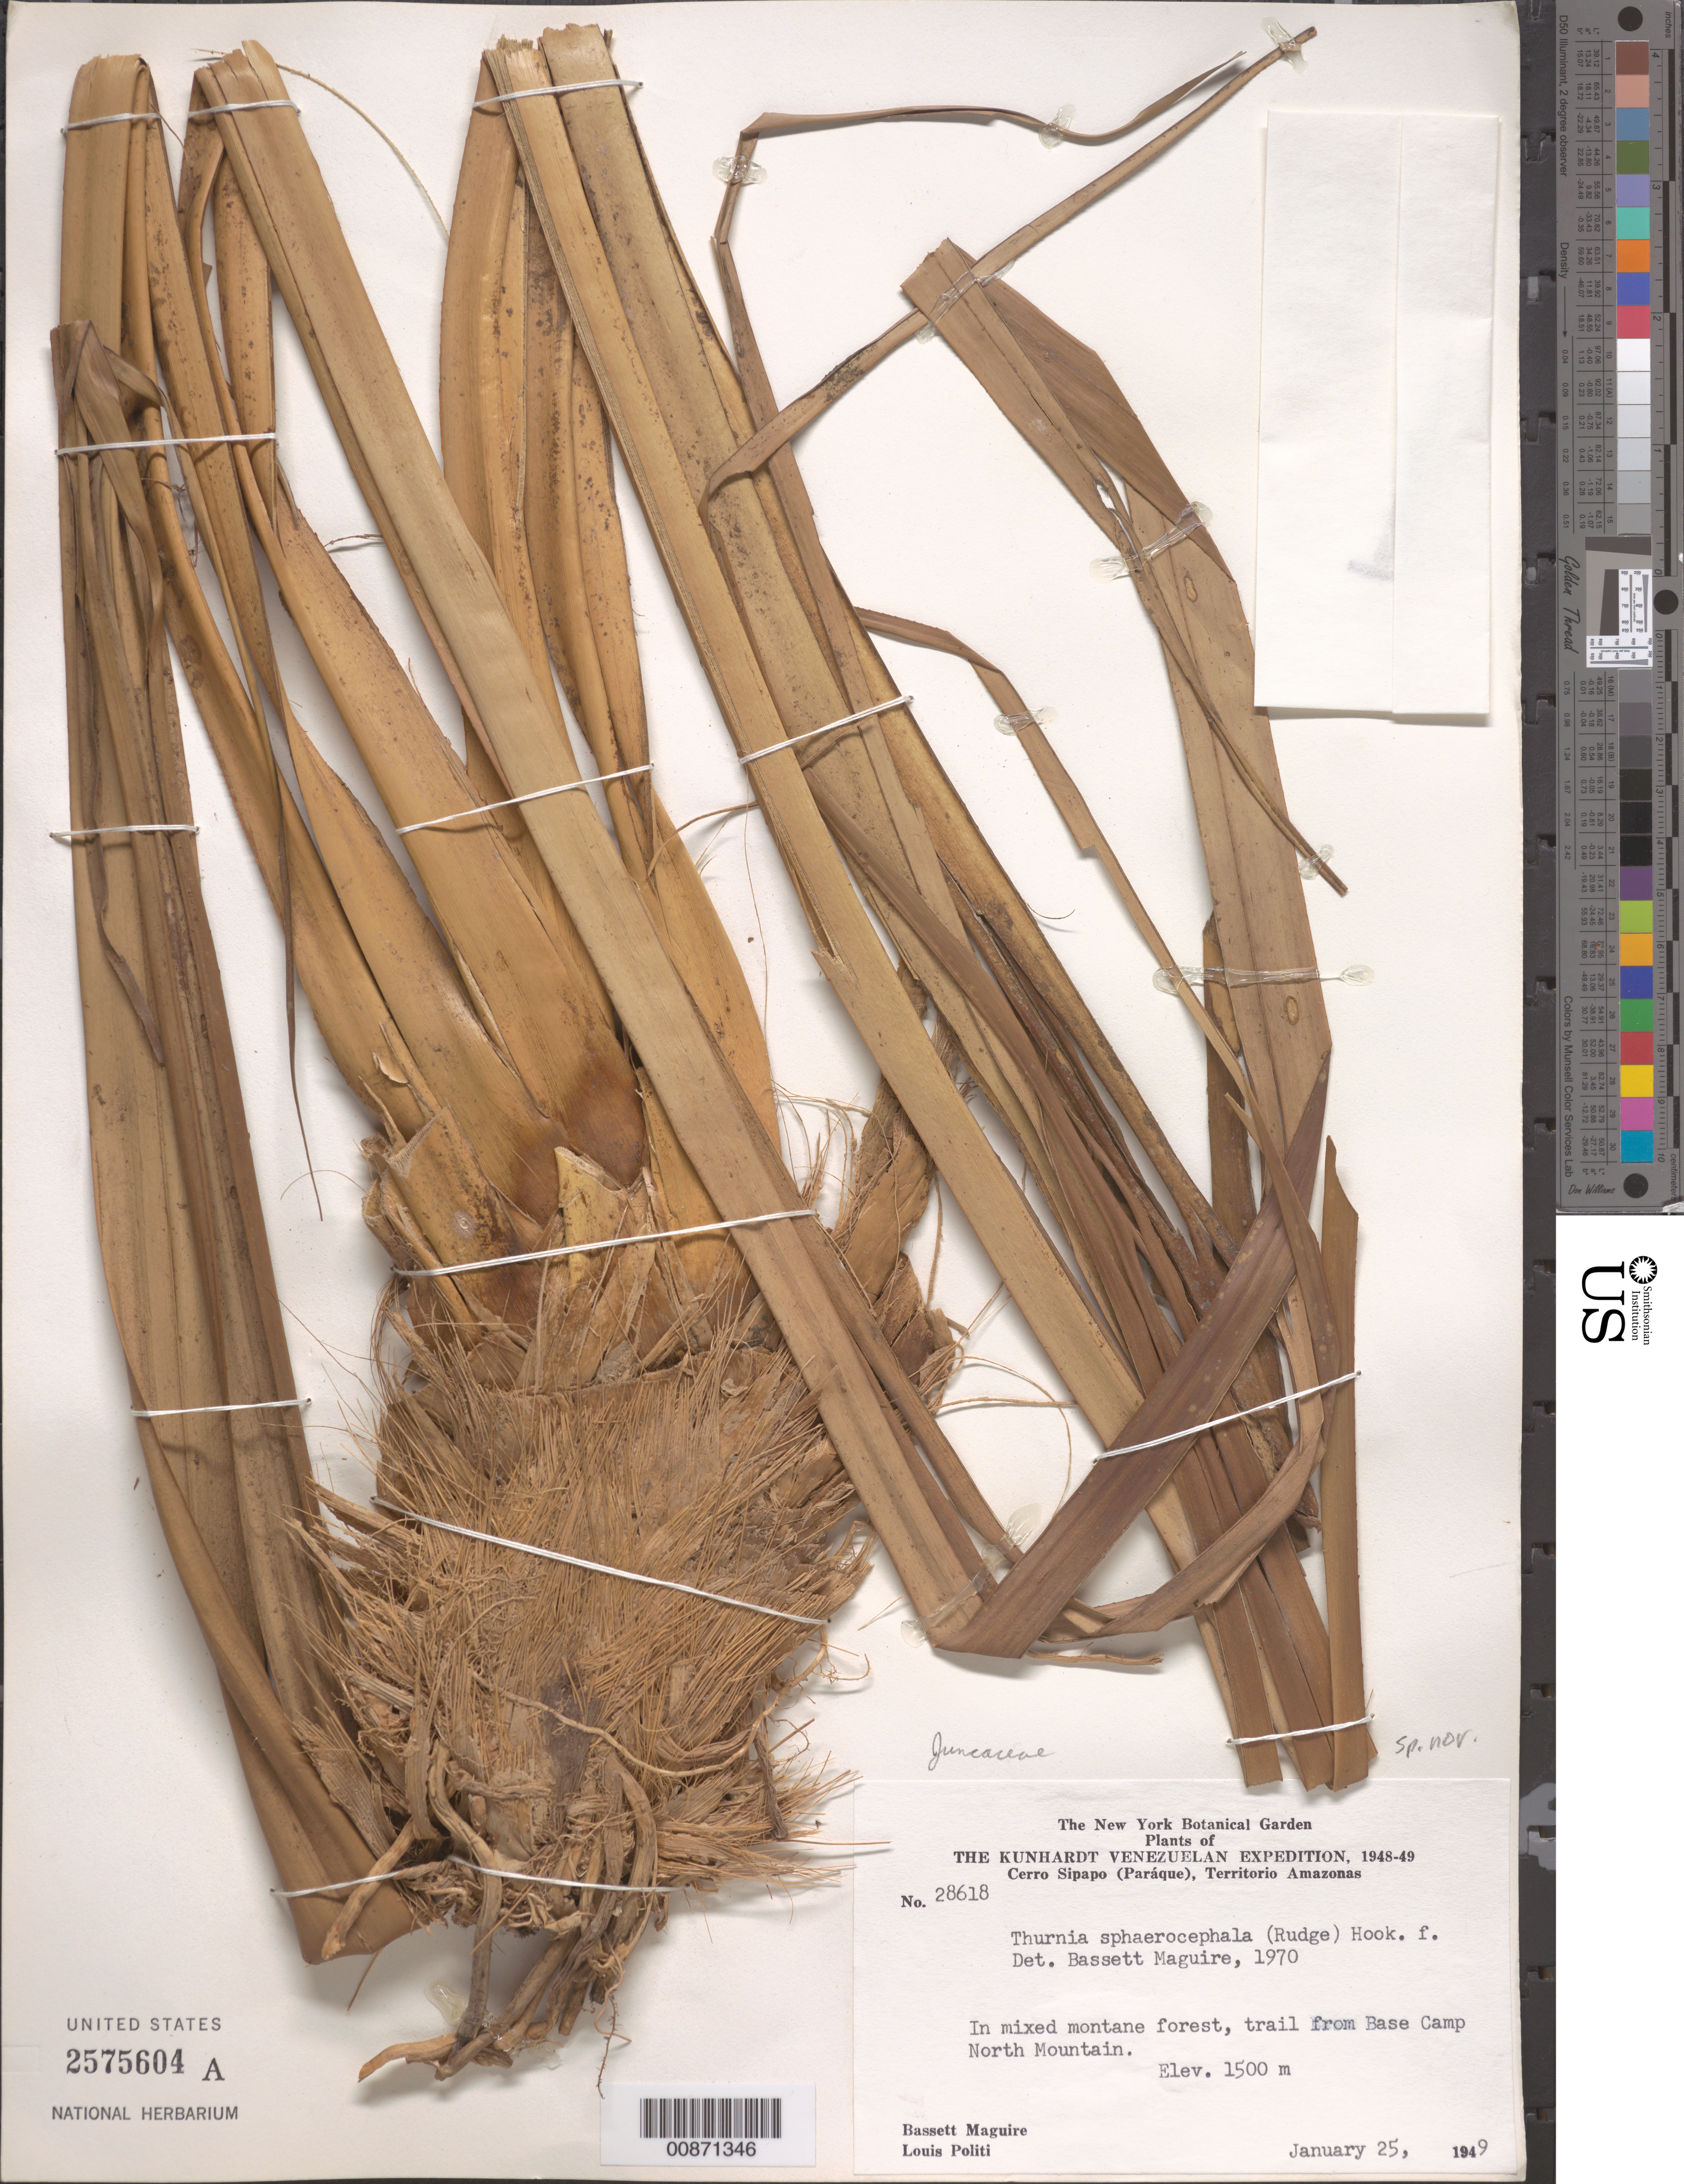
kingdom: Plantae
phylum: Tracheophyta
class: Liliopsida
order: Poales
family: Thurniaceae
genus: Thurnia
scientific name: Thurnia sphaerocephala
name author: (Rudge) Hook. f.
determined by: Maguire, Bassett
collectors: B. Maguire & L. Politi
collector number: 28618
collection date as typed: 25-Jan-49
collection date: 1949-01-25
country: Venezuela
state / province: Amazonas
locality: Cerro Sipapo (Paráque), trail from Base Camp, North Mountain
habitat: Mixed montane forest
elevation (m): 1500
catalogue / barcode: US 2575604A